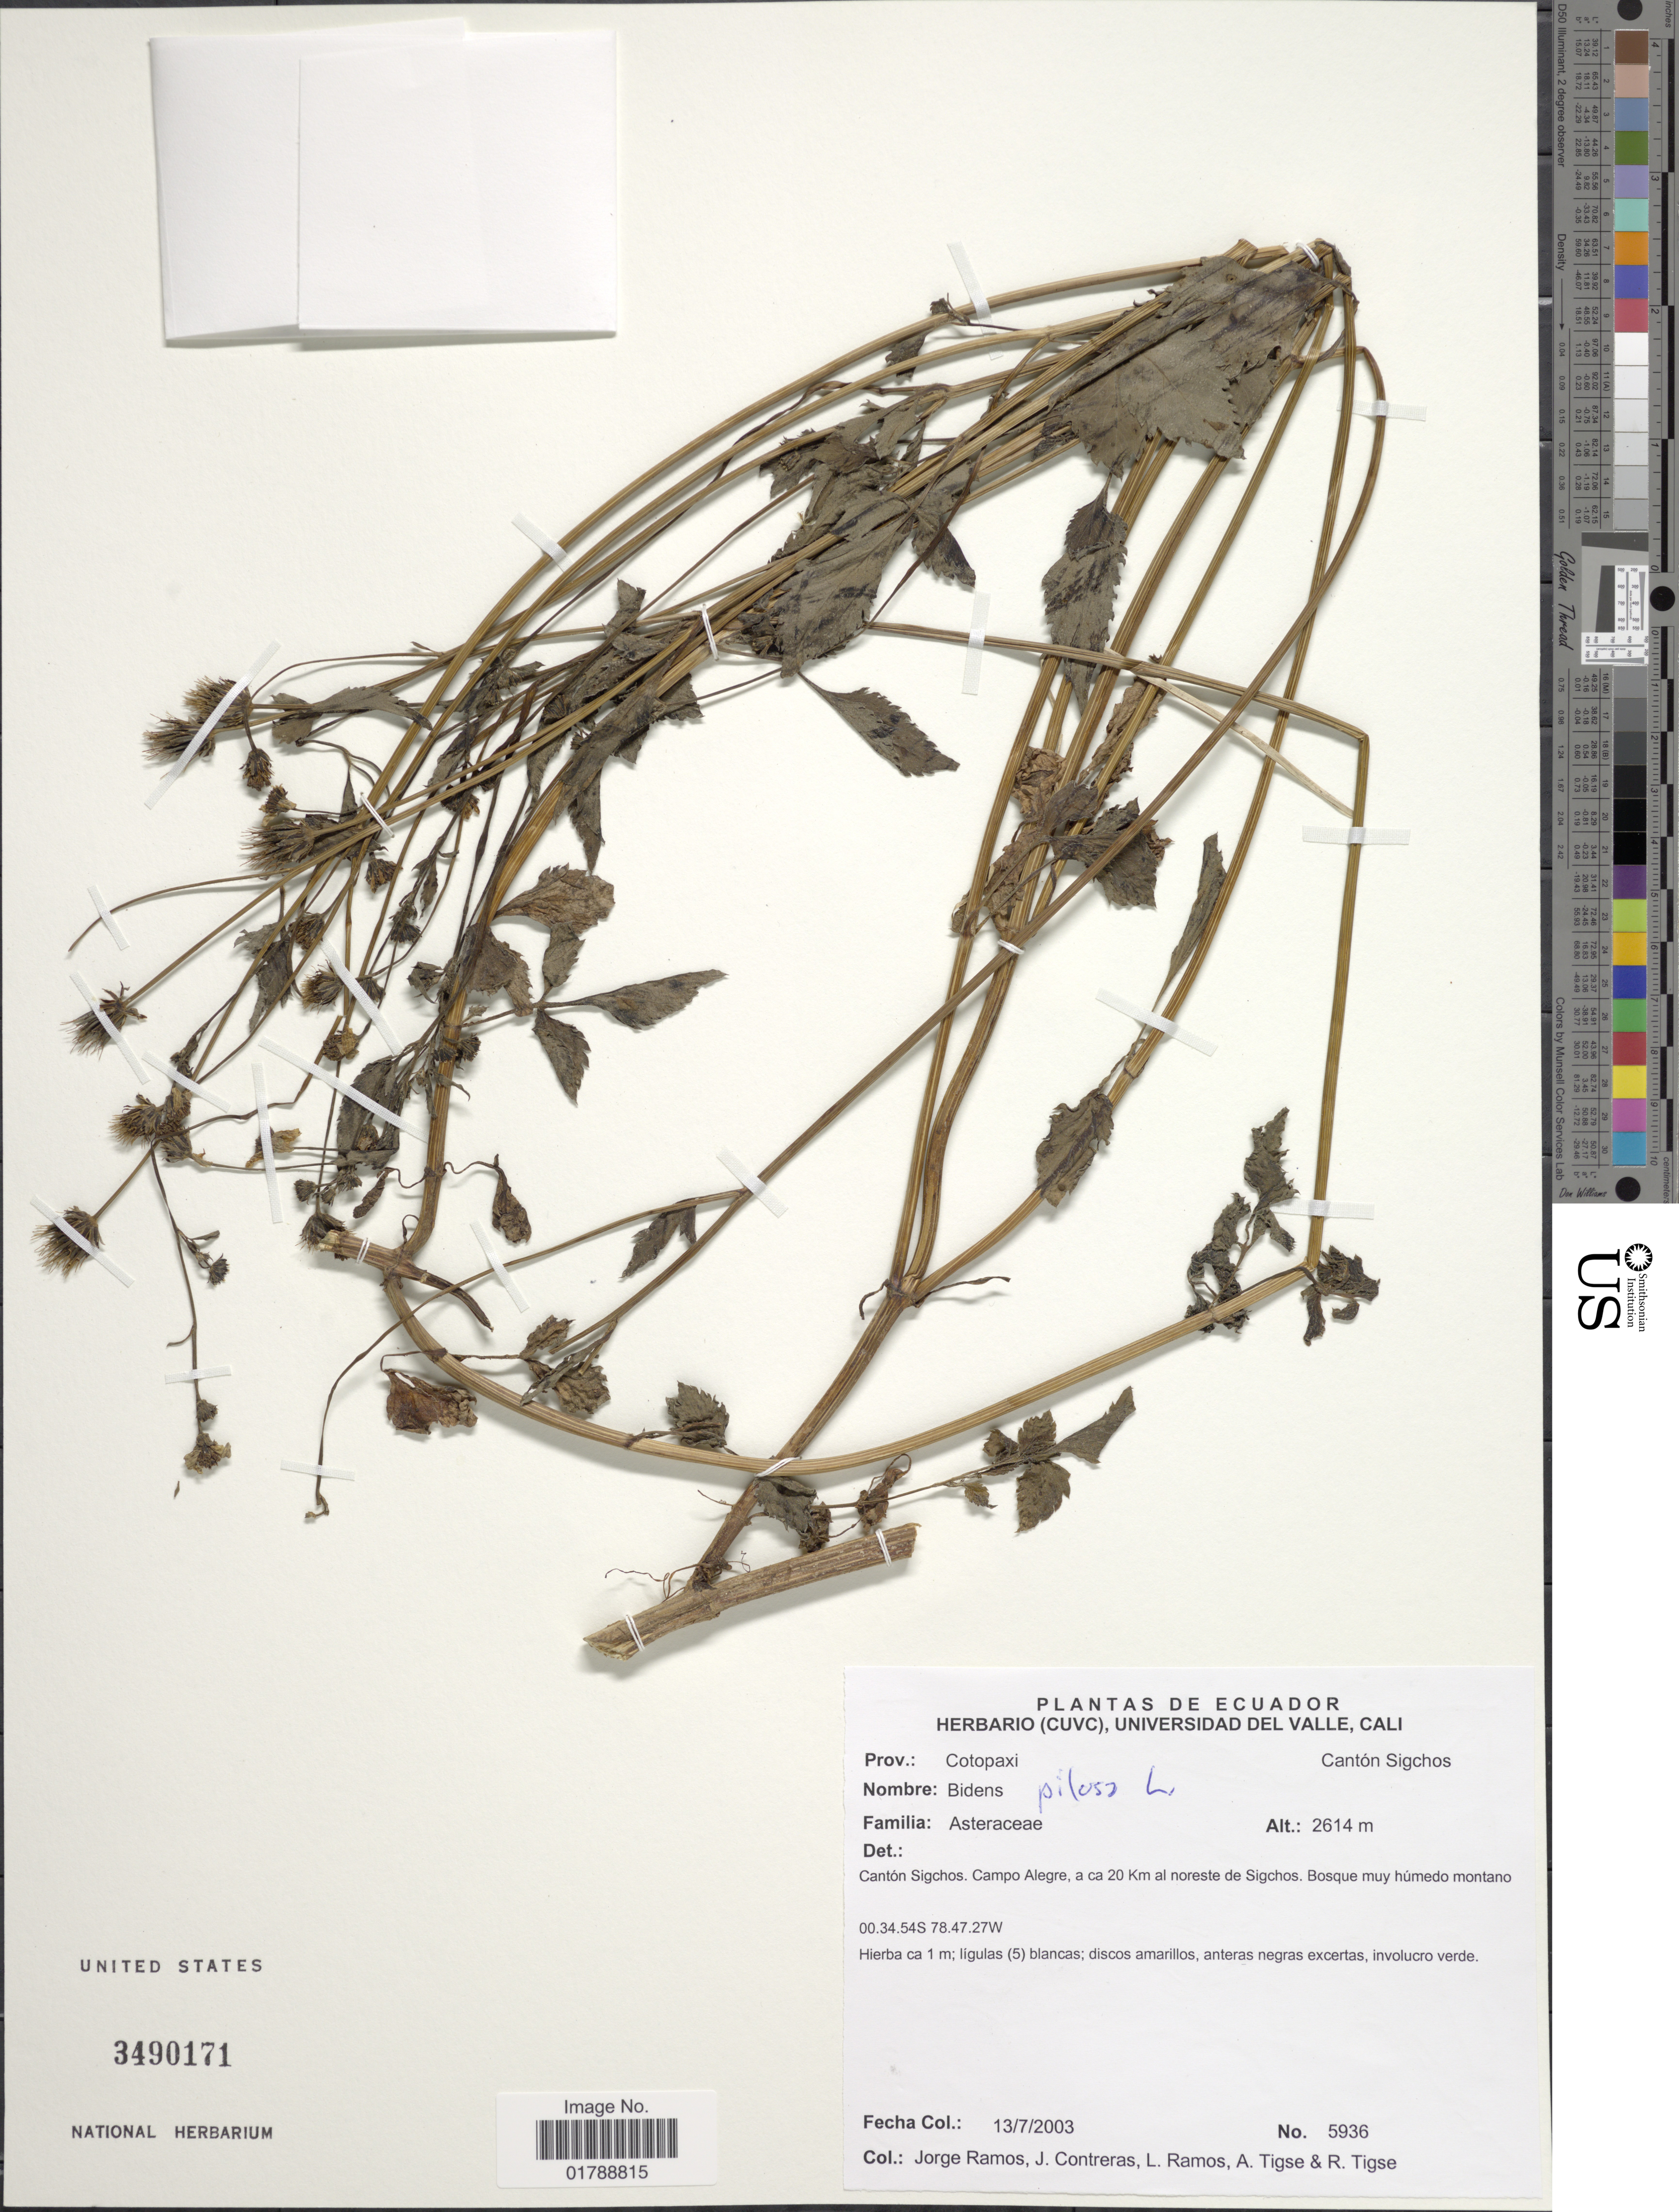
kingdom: Plantae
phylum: Tracheophyta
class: Magnoliopsida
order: Asterales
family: Asteraceae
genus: Bidens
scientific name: Bidens pilosa var. minor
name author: (Blume) Sherff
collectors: J. Ramos, J. Contreras, L. Ramos, A. Tigse & R. Tigse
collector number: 5936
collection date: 2003-07-13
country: Ecuador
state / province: Cotopaxi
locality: Cantón Sigchos. Campo Alegre, a ca 20 Km al noreste de Sigchos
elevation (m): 2614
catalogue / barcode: US 3490171